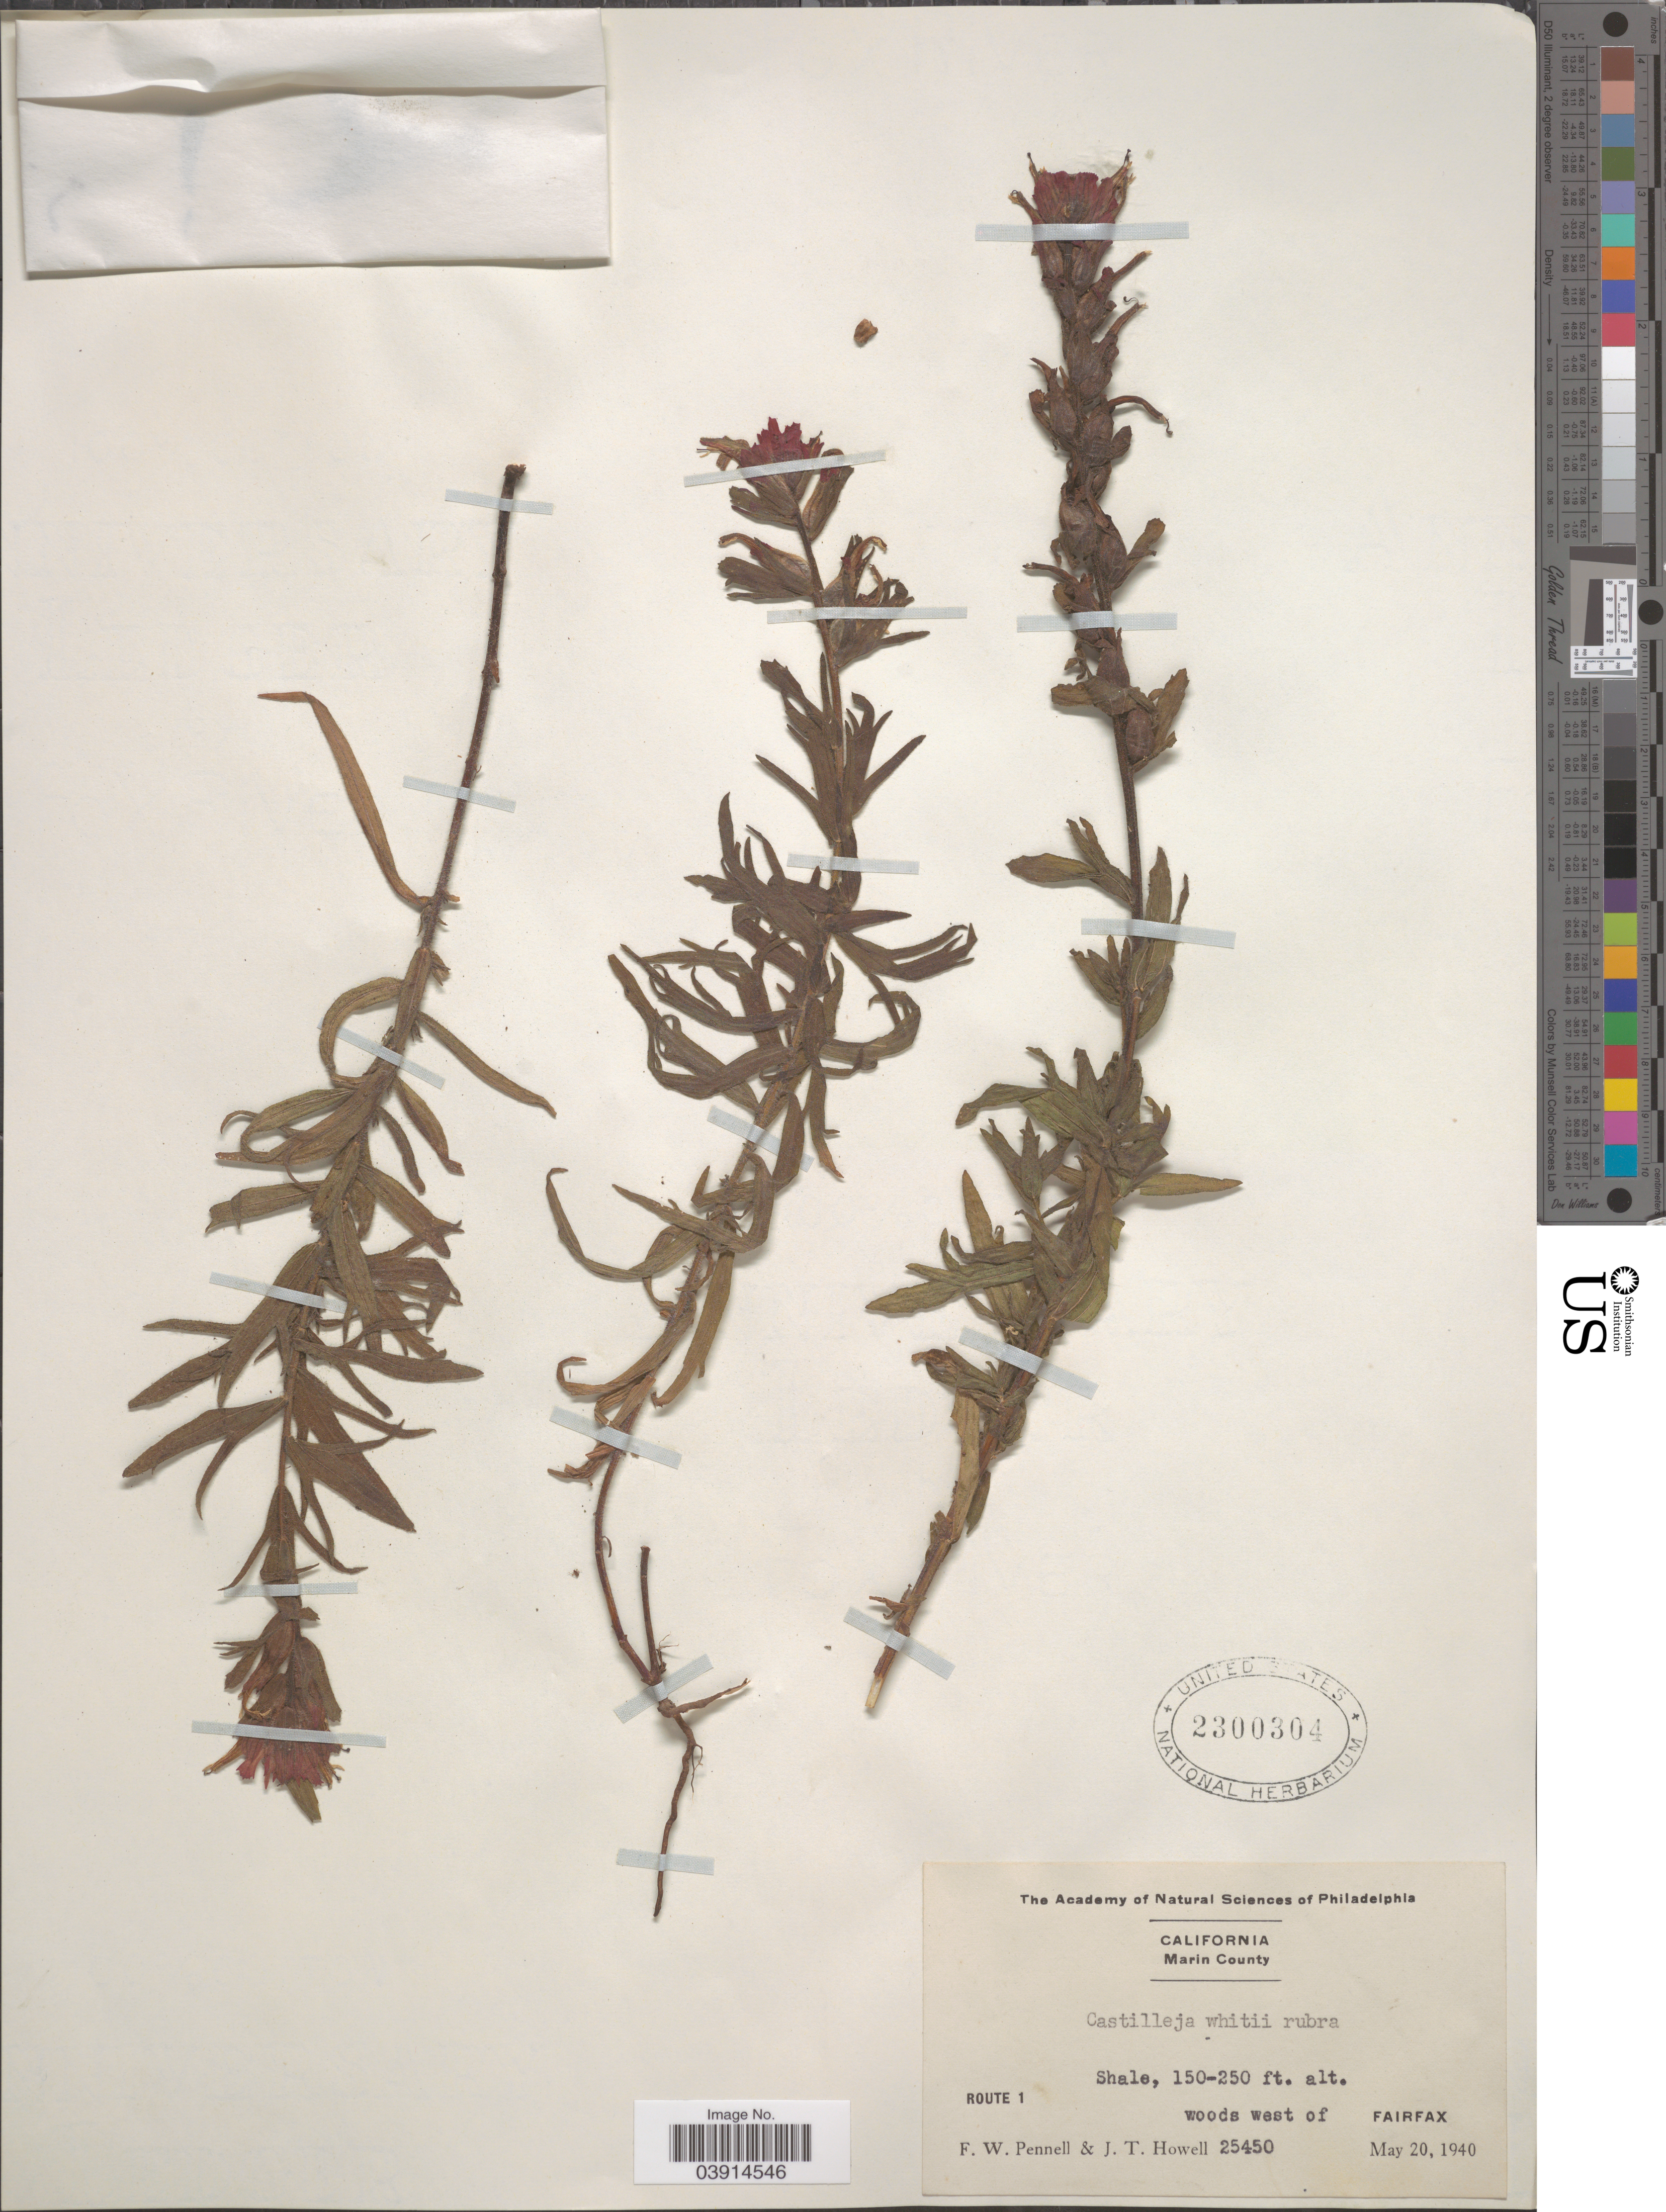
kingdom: Plantae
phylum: Tracheophyta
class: Magnoliopsida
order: Lamiales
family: Orobanchaceae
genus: Castilleja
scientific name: Castilleja wightii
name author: Elmer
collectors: F. W. Pennell & J. T. Howell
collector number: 25450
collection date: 1940-05-20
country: United States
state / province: California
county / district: Marin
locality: Marin County. Route 1. Woods west of Fairfax.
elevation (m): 46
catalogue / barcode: US 2300304